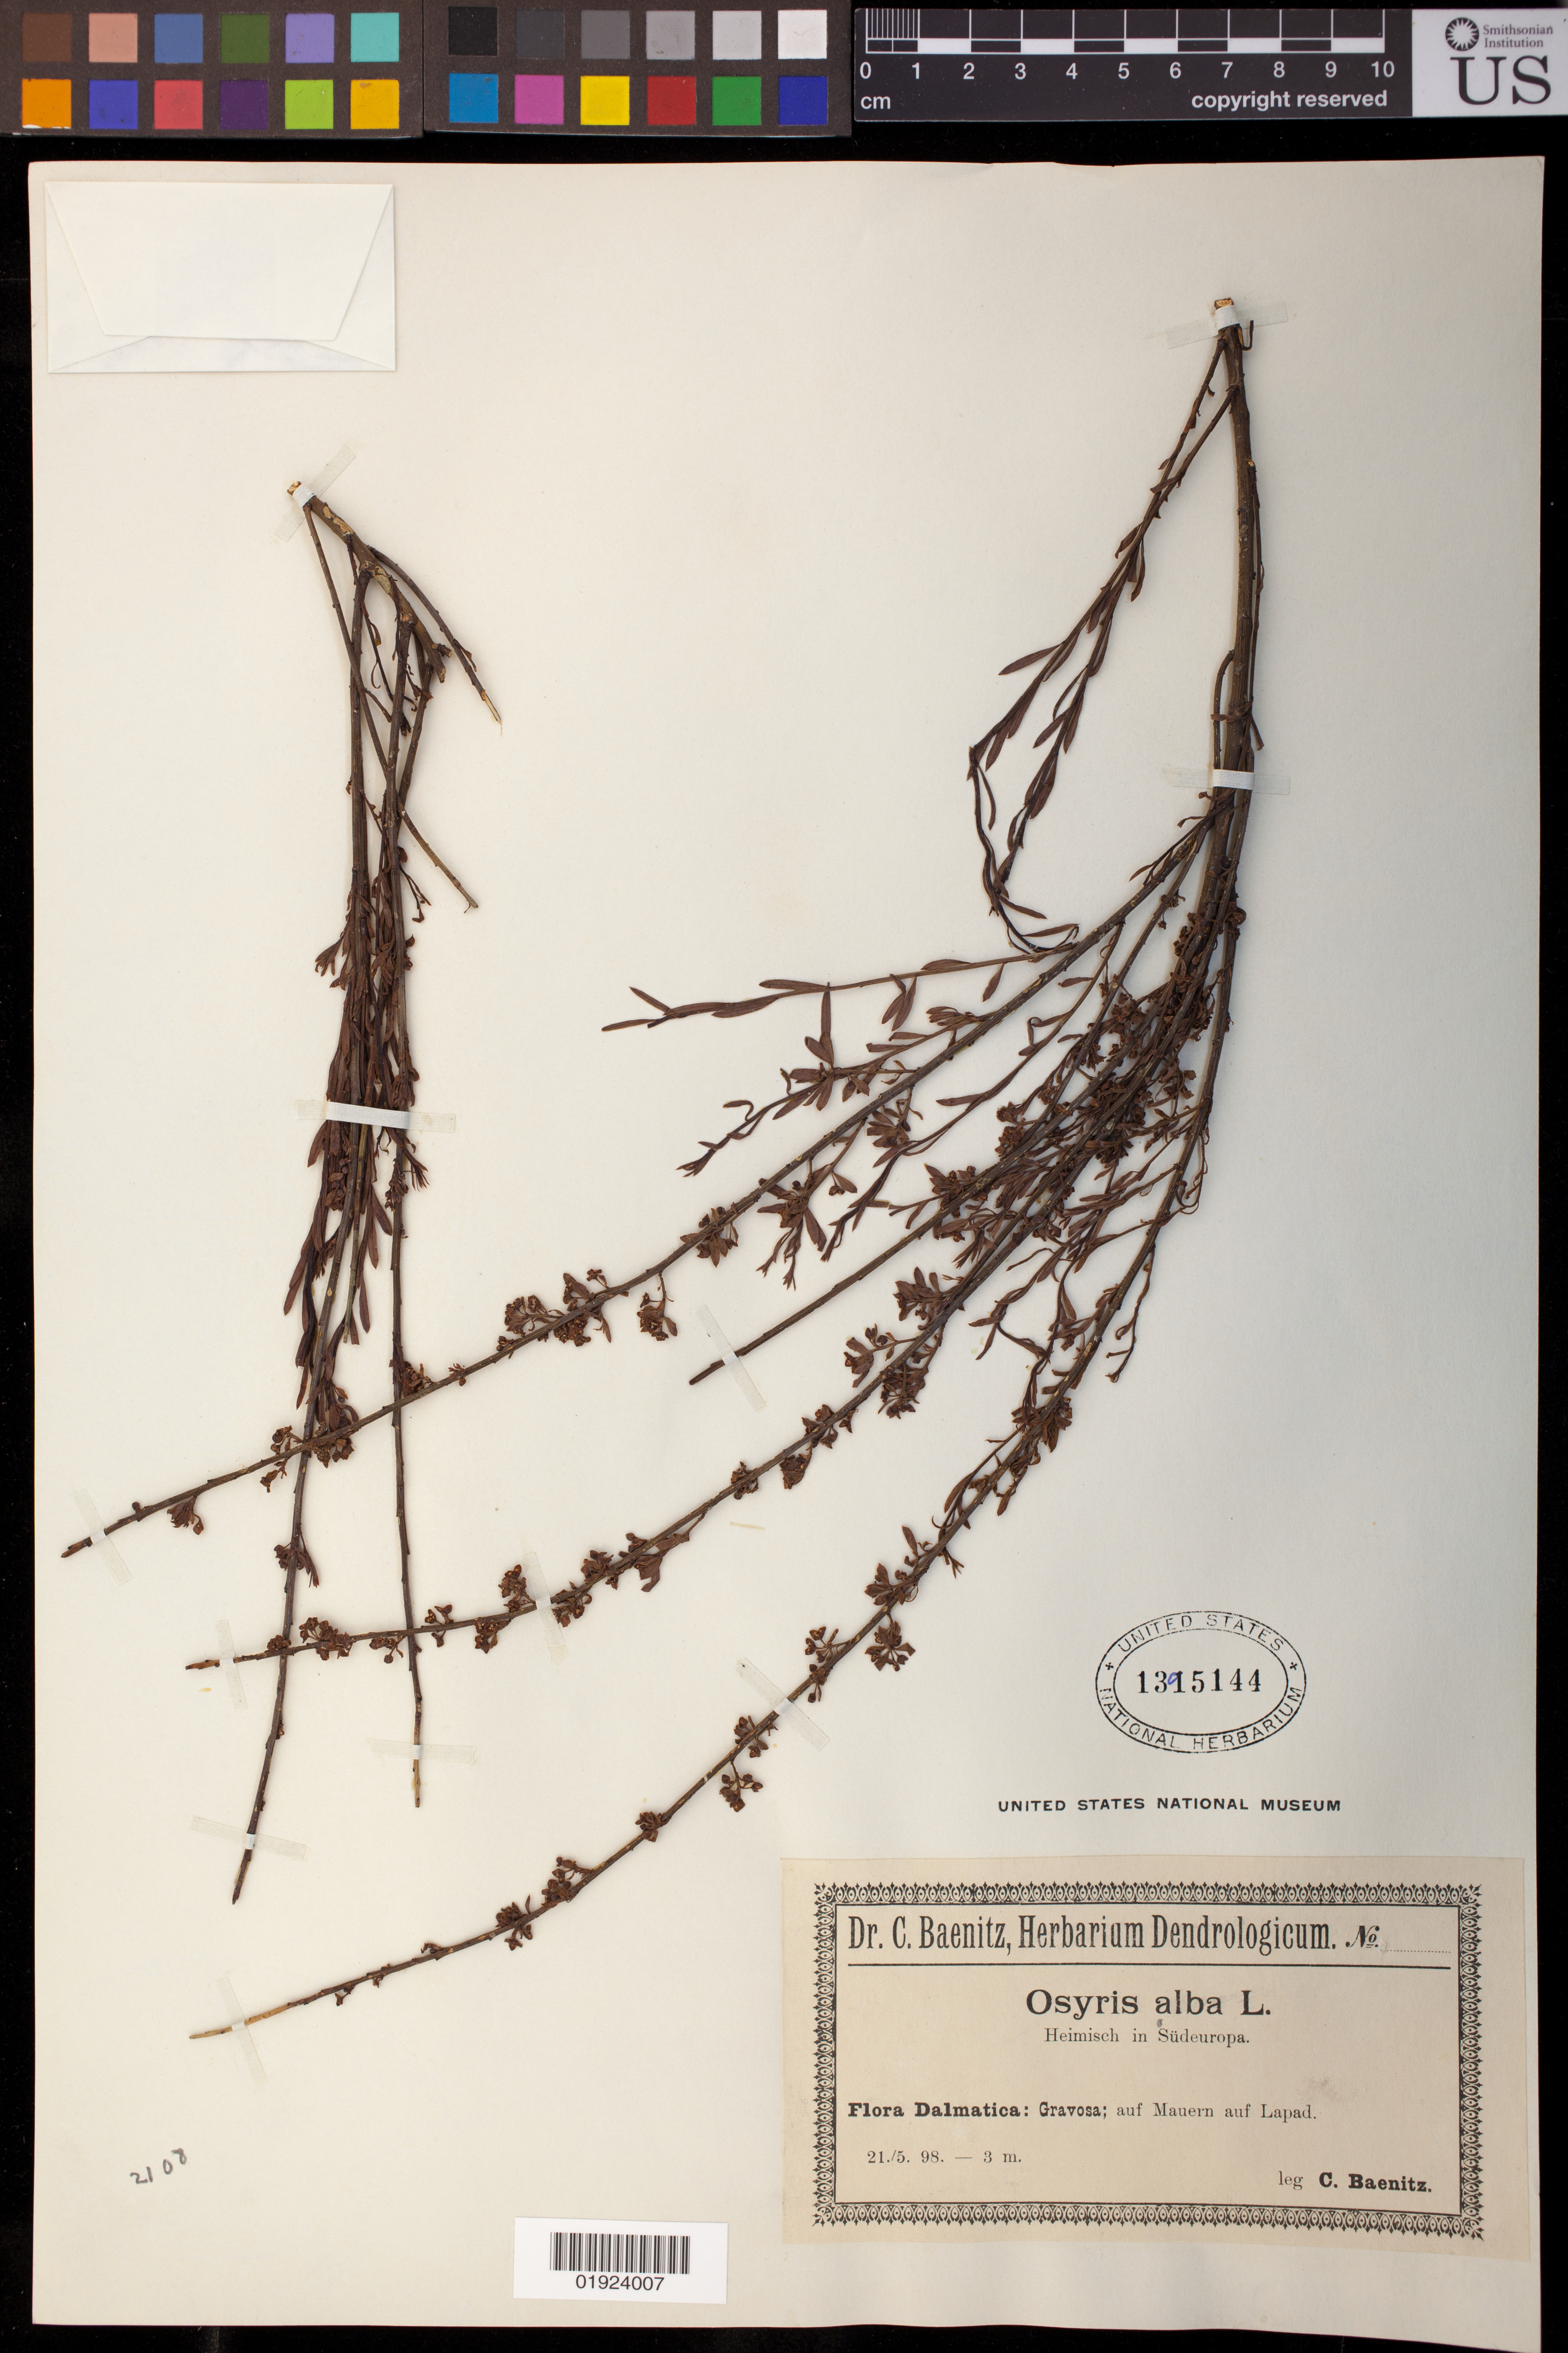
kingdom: Plantae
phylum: Tracheophyta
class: Magnoliopsida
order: Santalales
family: Santalaceae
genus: Osyris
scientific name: Osyris alba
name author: L.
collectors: C. G. Baenitz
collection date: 1898-05-21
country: Croatia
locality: Flora Dalmatica: Gravosa; auf Mauern auf Lapad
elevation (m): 3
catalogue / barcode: US 1395144